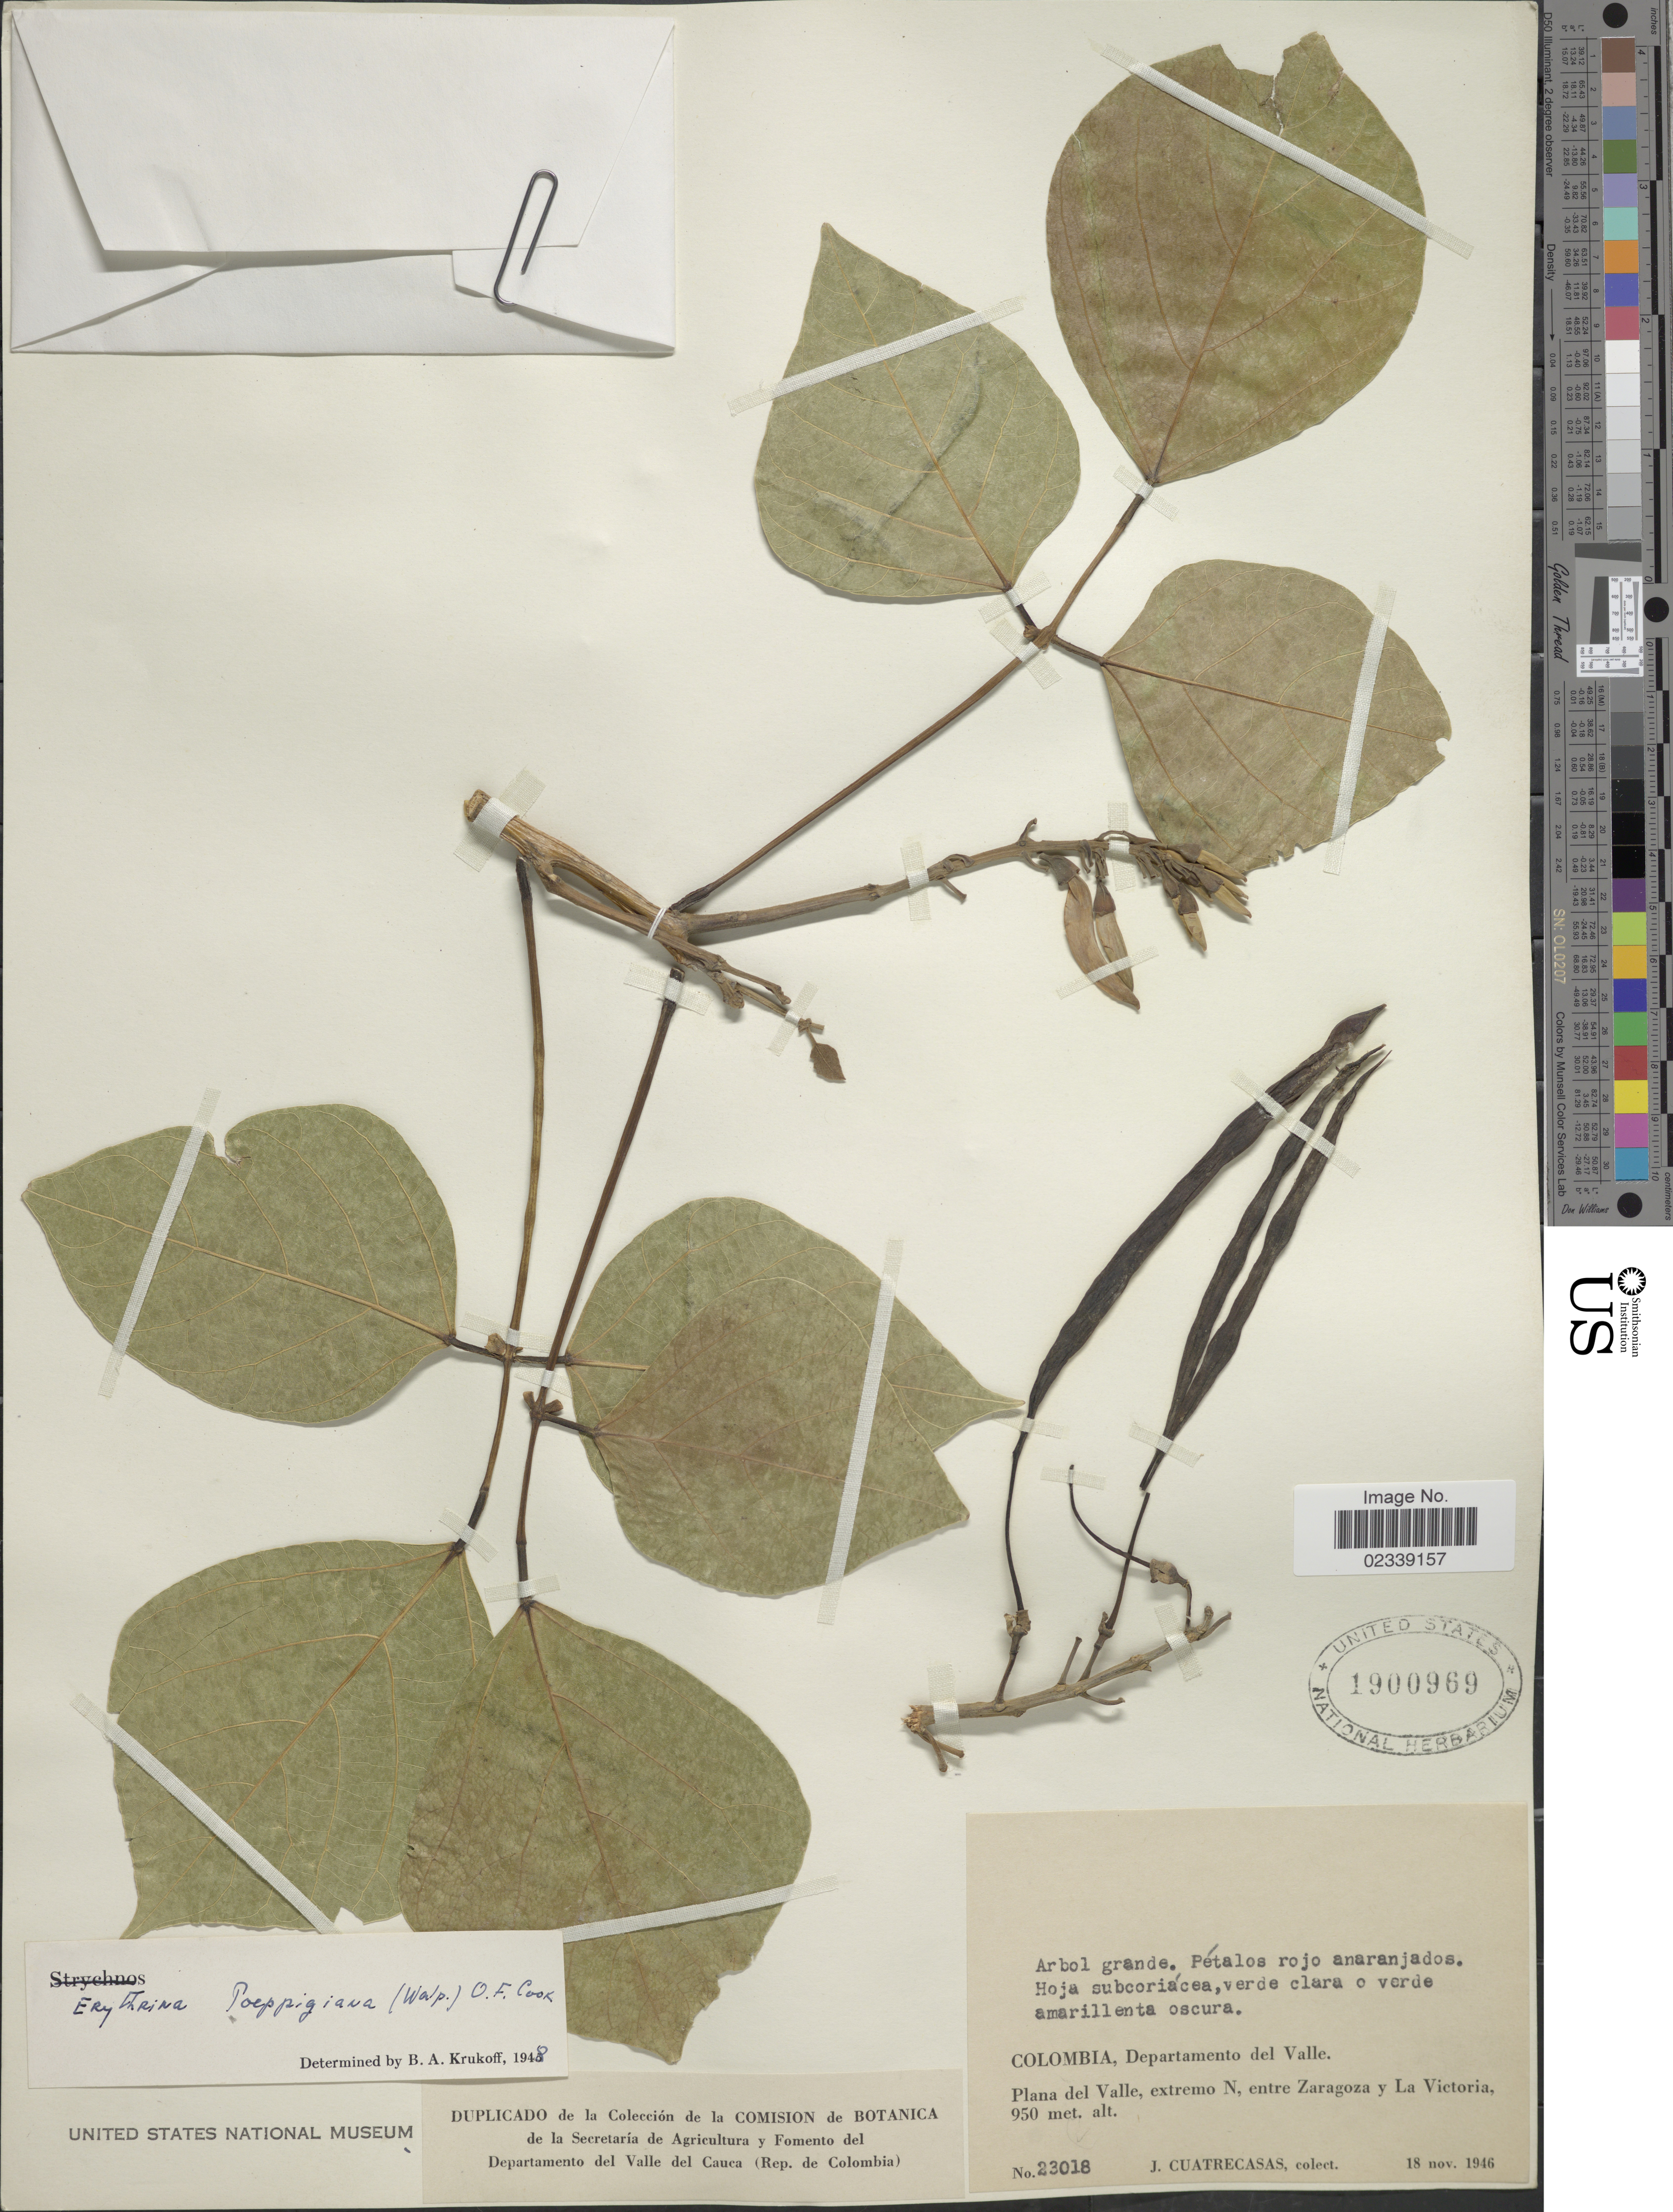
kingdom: Plantae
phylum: Tracheophyta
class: Magnoliopsida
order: Fabales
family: Fabaceae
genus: Erythrina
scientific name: Erythrina poeppigiana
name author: (Walp.) O.F. Cook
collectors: J. Cuatrecasas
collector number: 23018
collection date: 1946-11-18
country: Colombia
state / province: Valle del Cauca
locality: Departamento del Valle, Plana del Valle, extremo N, entre Zaragoza y La Victoria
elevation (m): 950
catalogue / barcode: US 1900969